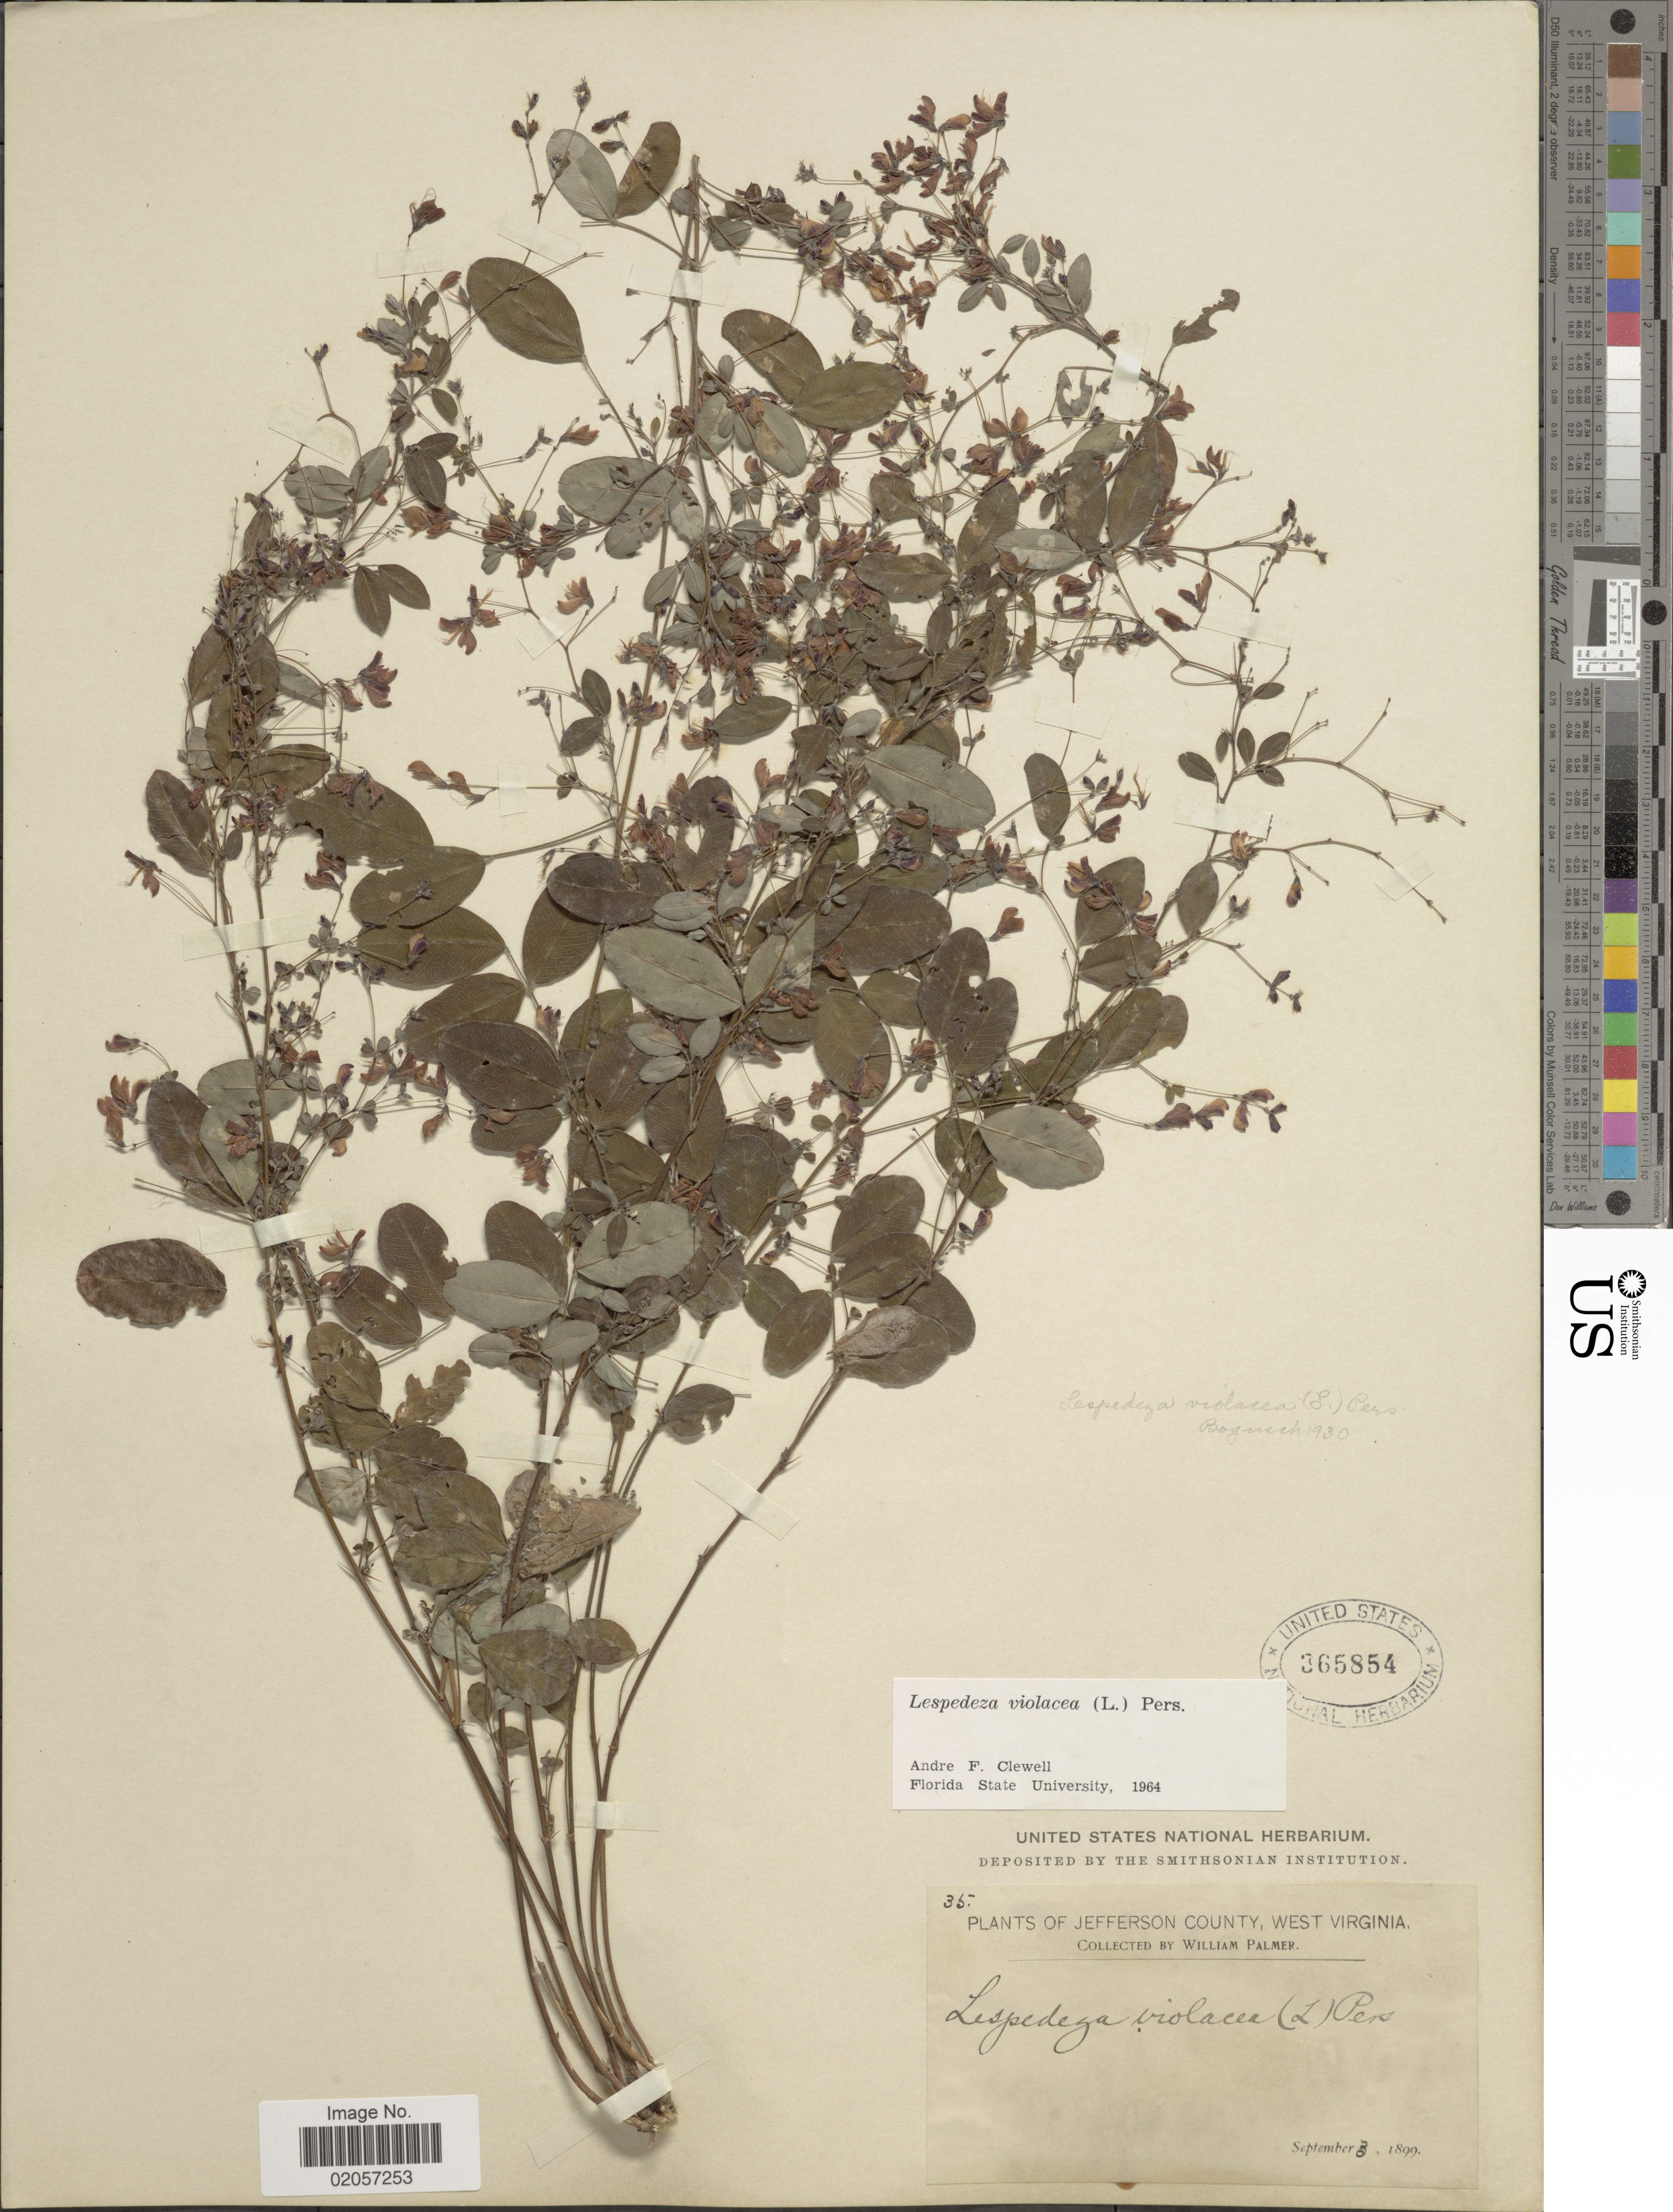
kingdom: Plantae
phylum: Tracheophyta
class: Magnoliopsida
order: Fabales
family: Fabaceae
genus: Lespedeza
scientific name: Lespedeza violacea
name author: (L.) Pers.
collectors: W. Palmer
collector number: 35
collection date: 1899-09-03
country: United States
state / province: West Virginia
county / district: Jefferson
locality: Jefferson County, West Virginia.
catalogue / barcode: US 365854